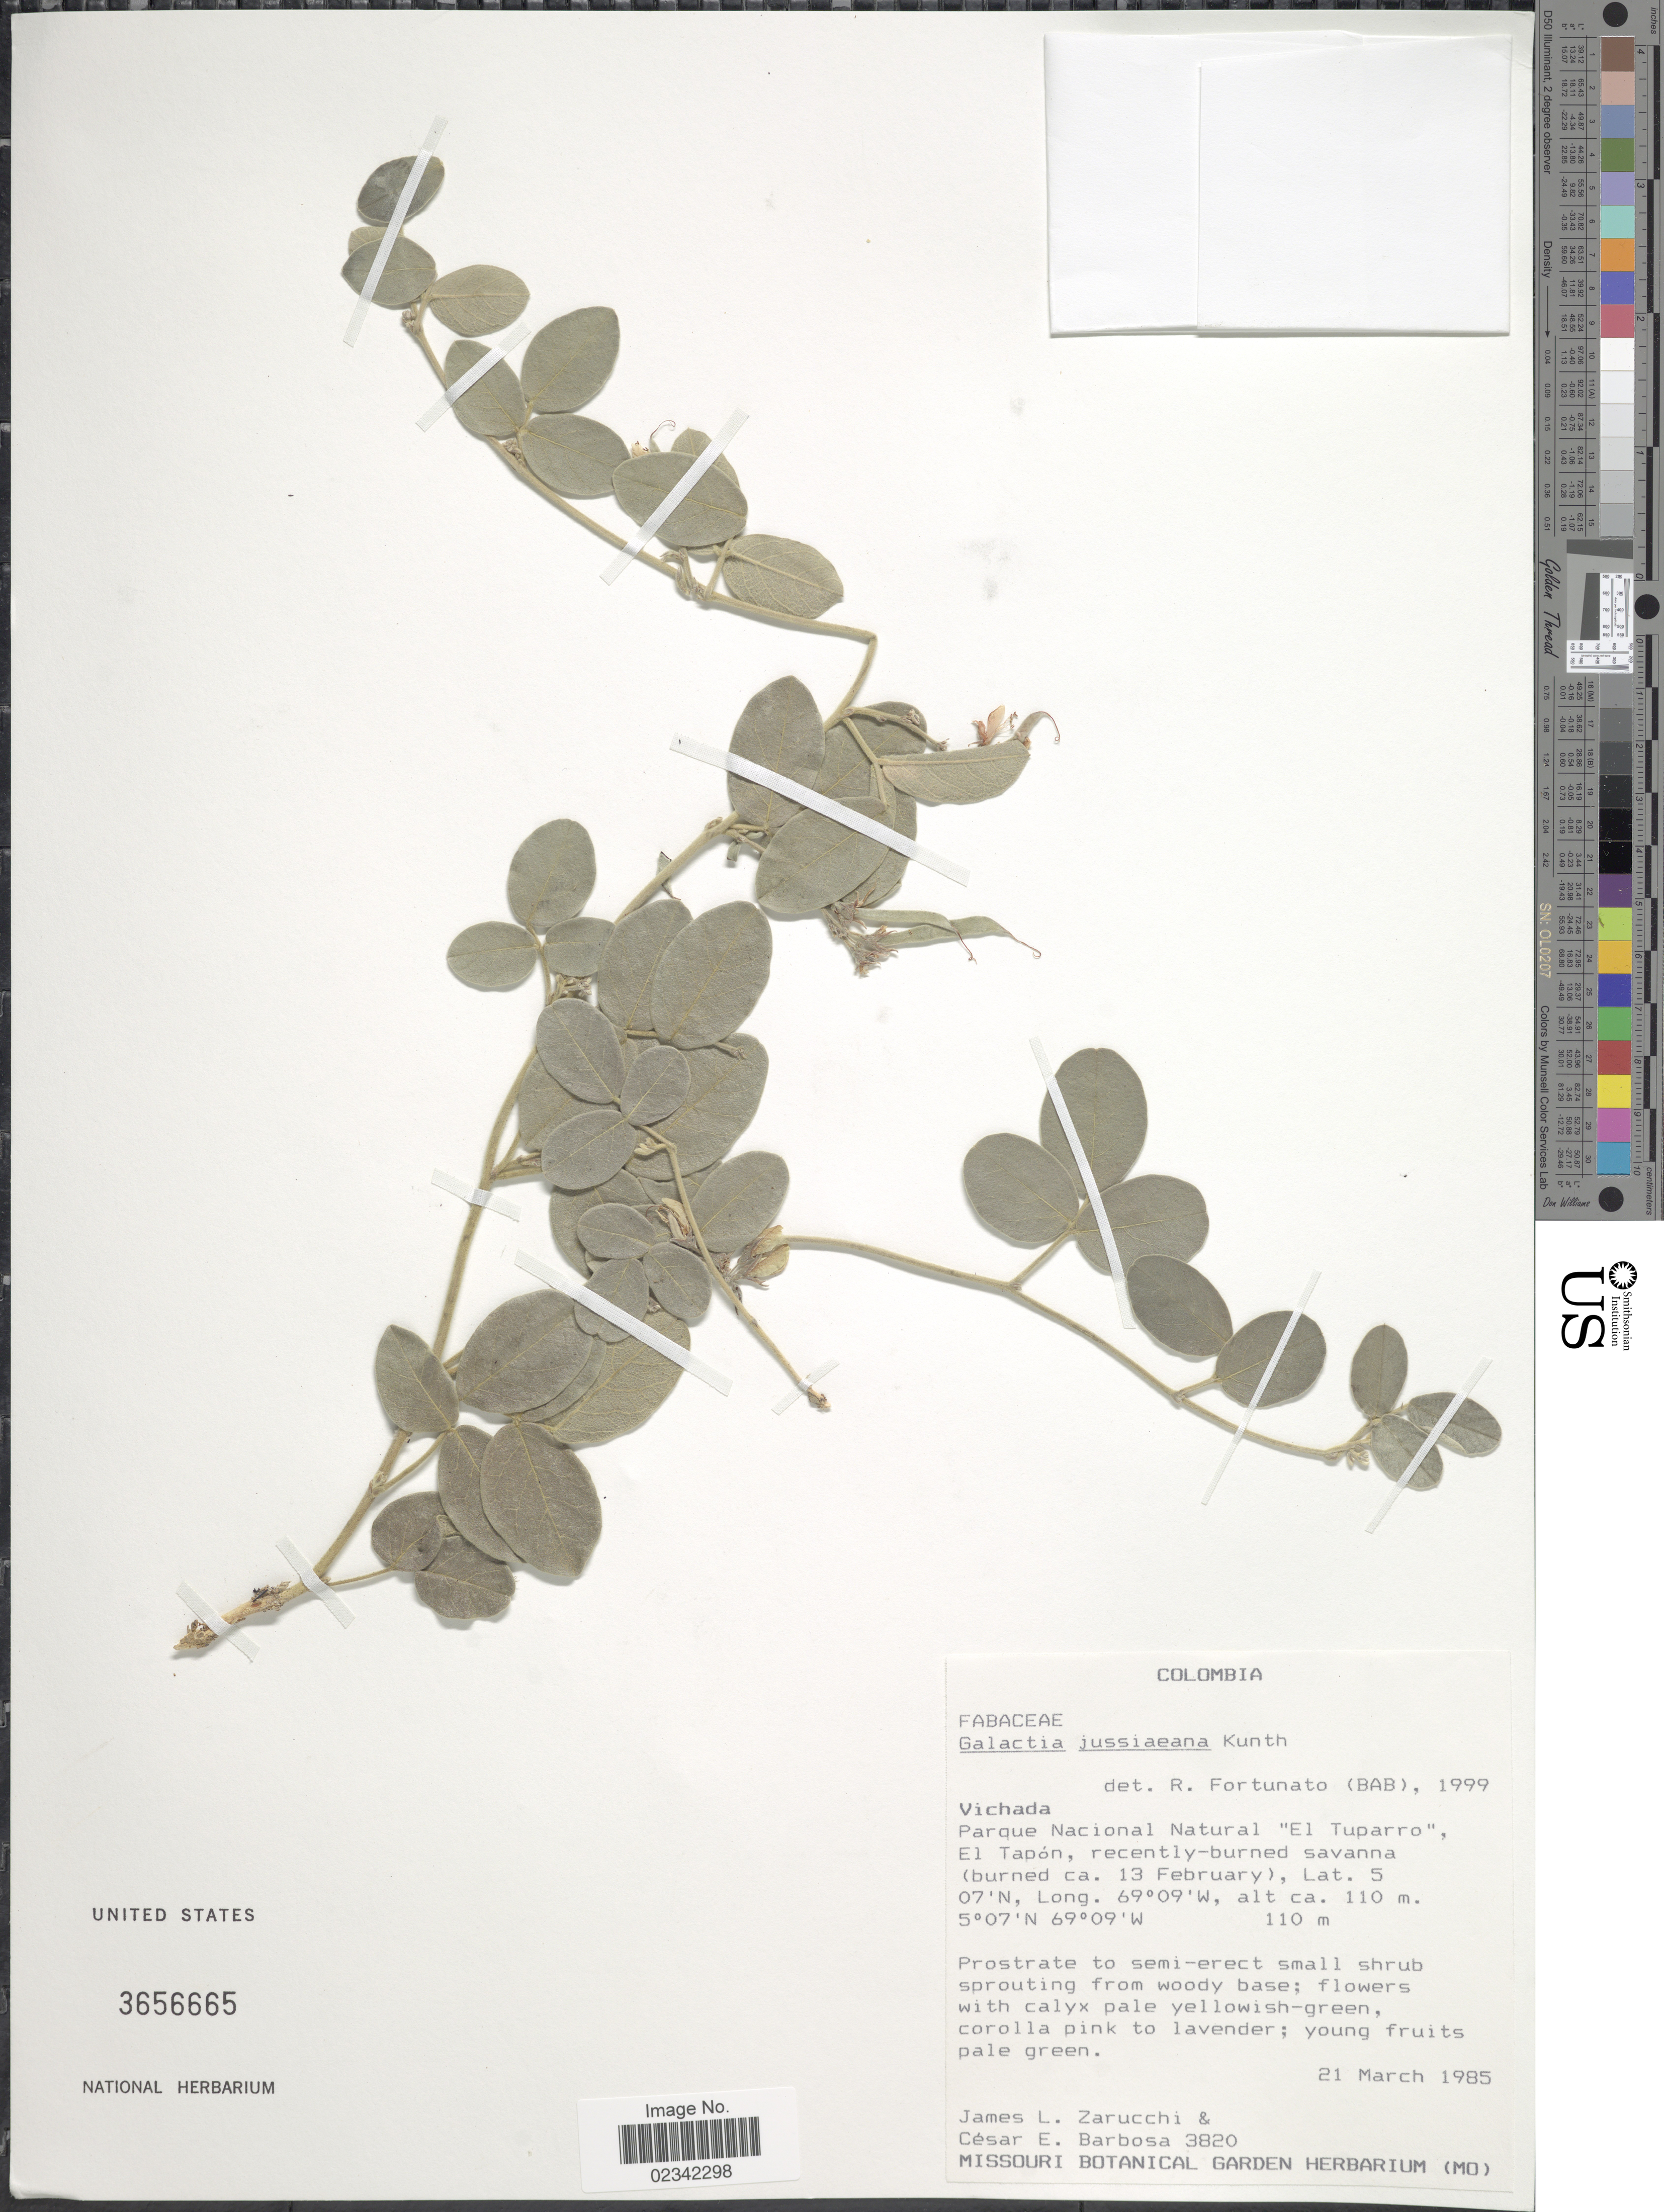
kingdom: Plantae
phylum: Tracheophyta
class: Magnoliopsida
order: Fabales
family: Fabaceae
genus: Galactia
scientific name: Galactia jussiaeana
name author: Kunth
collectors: J. L. Zarucchi & C. E. Barbosa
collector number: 3820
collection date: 1985-03-21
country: Colombia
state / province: Vichada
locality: Parque Nacional Natural "El Tuparro", El Tapon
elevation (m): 110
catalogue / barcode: US 3656665